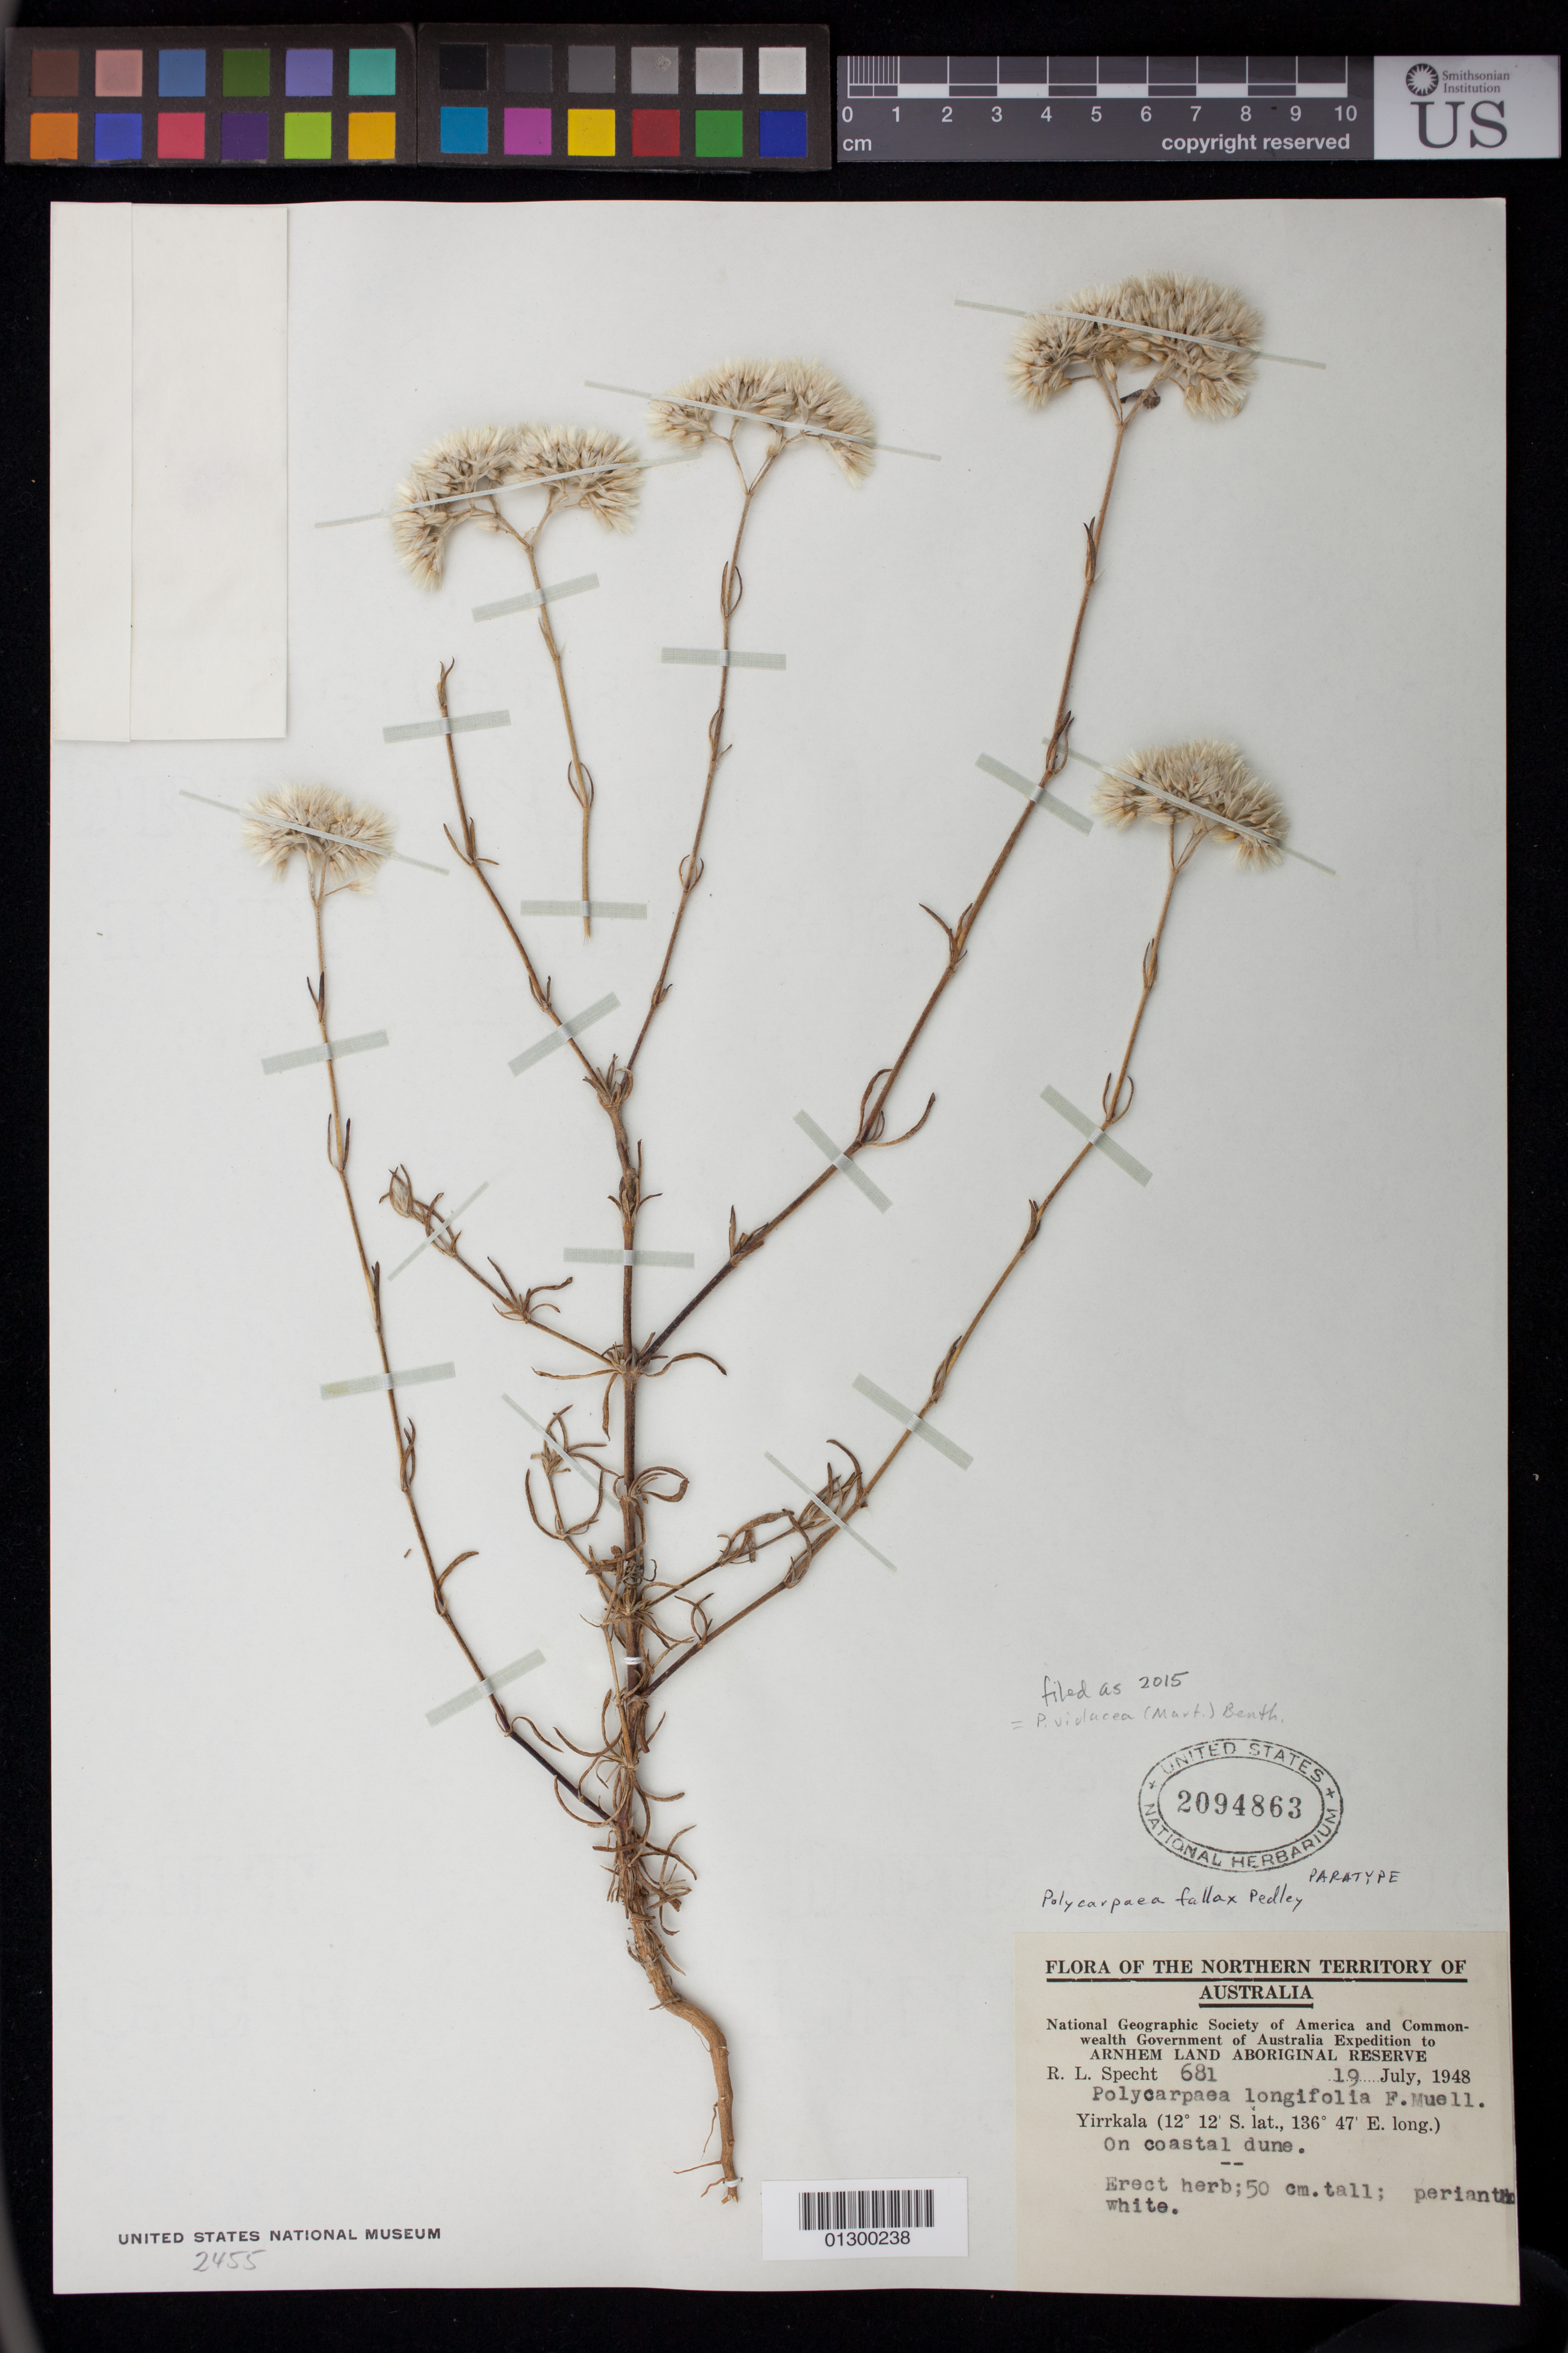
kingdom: Plantae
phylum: Tracheophyta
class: Magnoliopsida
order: Caryophyllales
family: Caryophyllaceae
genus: Polycarpaea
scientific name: Polycarpaea violacea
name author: (Mart.) Benth.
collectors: R. L. Specht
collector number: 681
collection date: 1948-07-19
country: Australia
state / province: Northern Territory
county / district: East Arnhem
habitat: On coastal dune.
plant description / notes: Erect herb; 50 cm. tall; perianth white.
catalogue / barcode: US 2094863